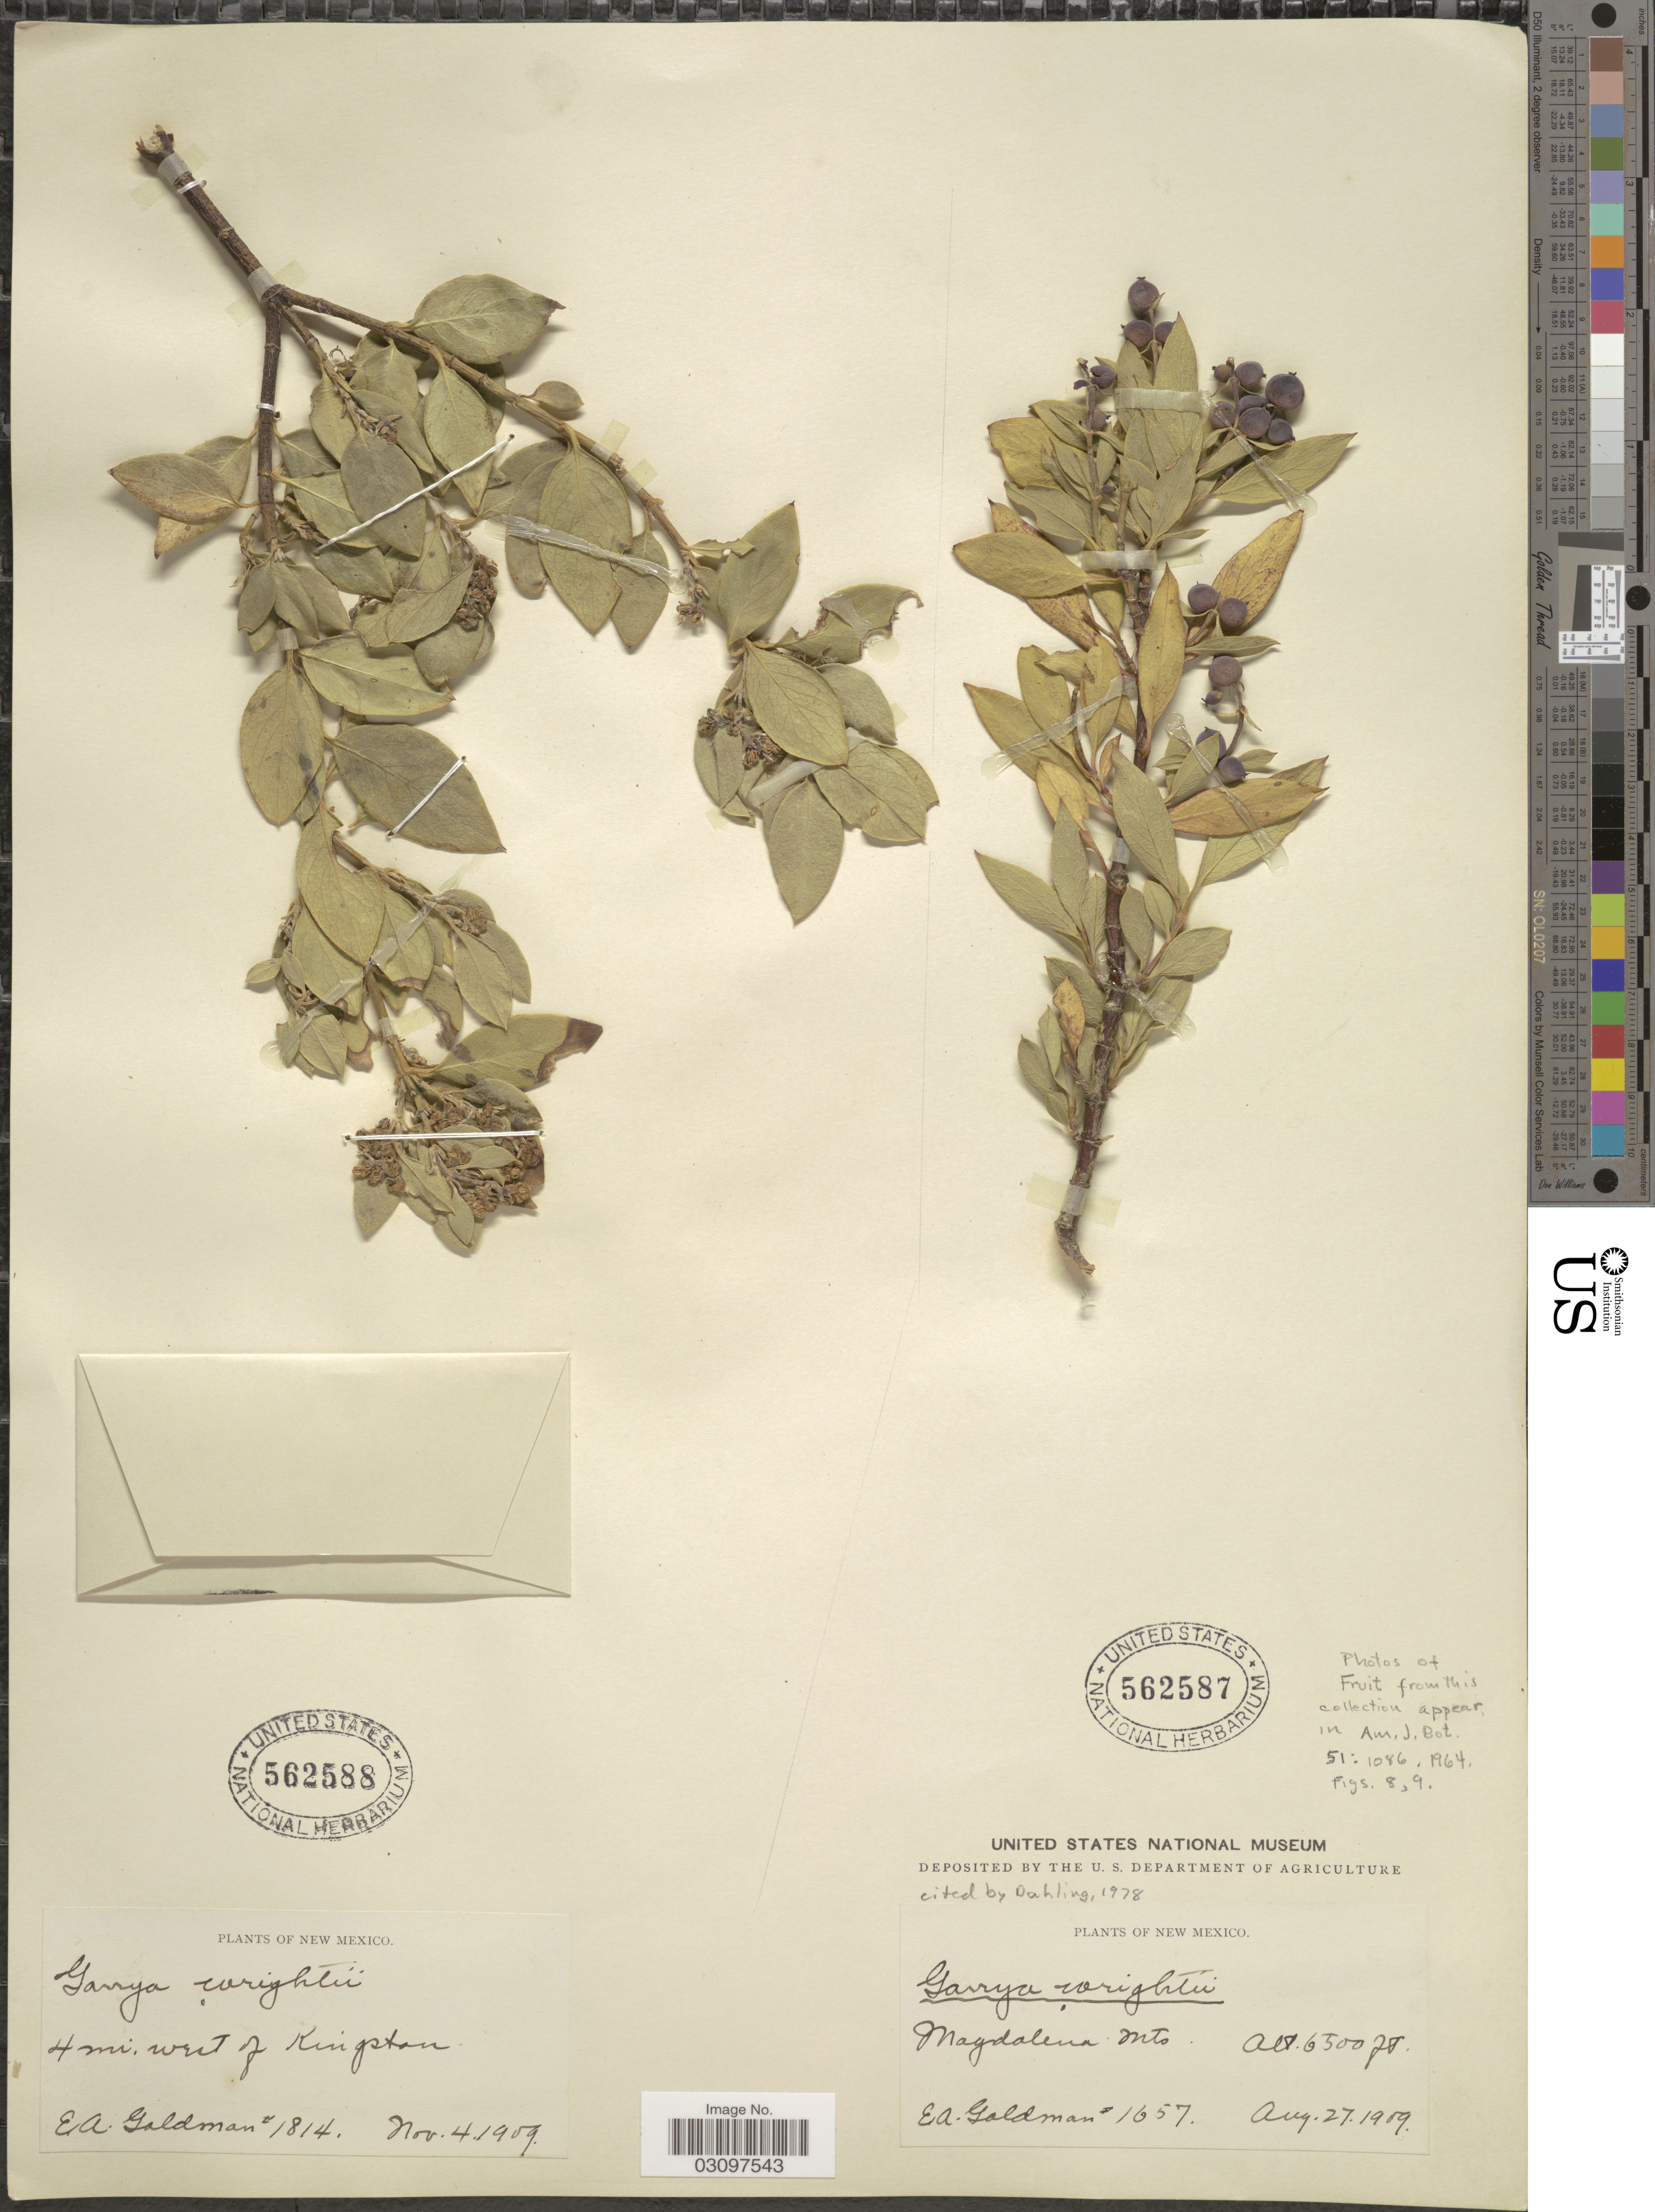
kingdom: Plantae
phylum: Tracheophyta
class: Magnoliopsida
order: Garryales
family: Garryaceae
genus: Garrya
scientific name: Garrya wrightii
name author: Torr.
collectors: E. A. Goldman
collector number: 1814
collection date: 1909-11-04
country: United States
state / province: New Mexico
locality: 4 mi. west of Kingston.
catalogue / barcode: US 562588-2